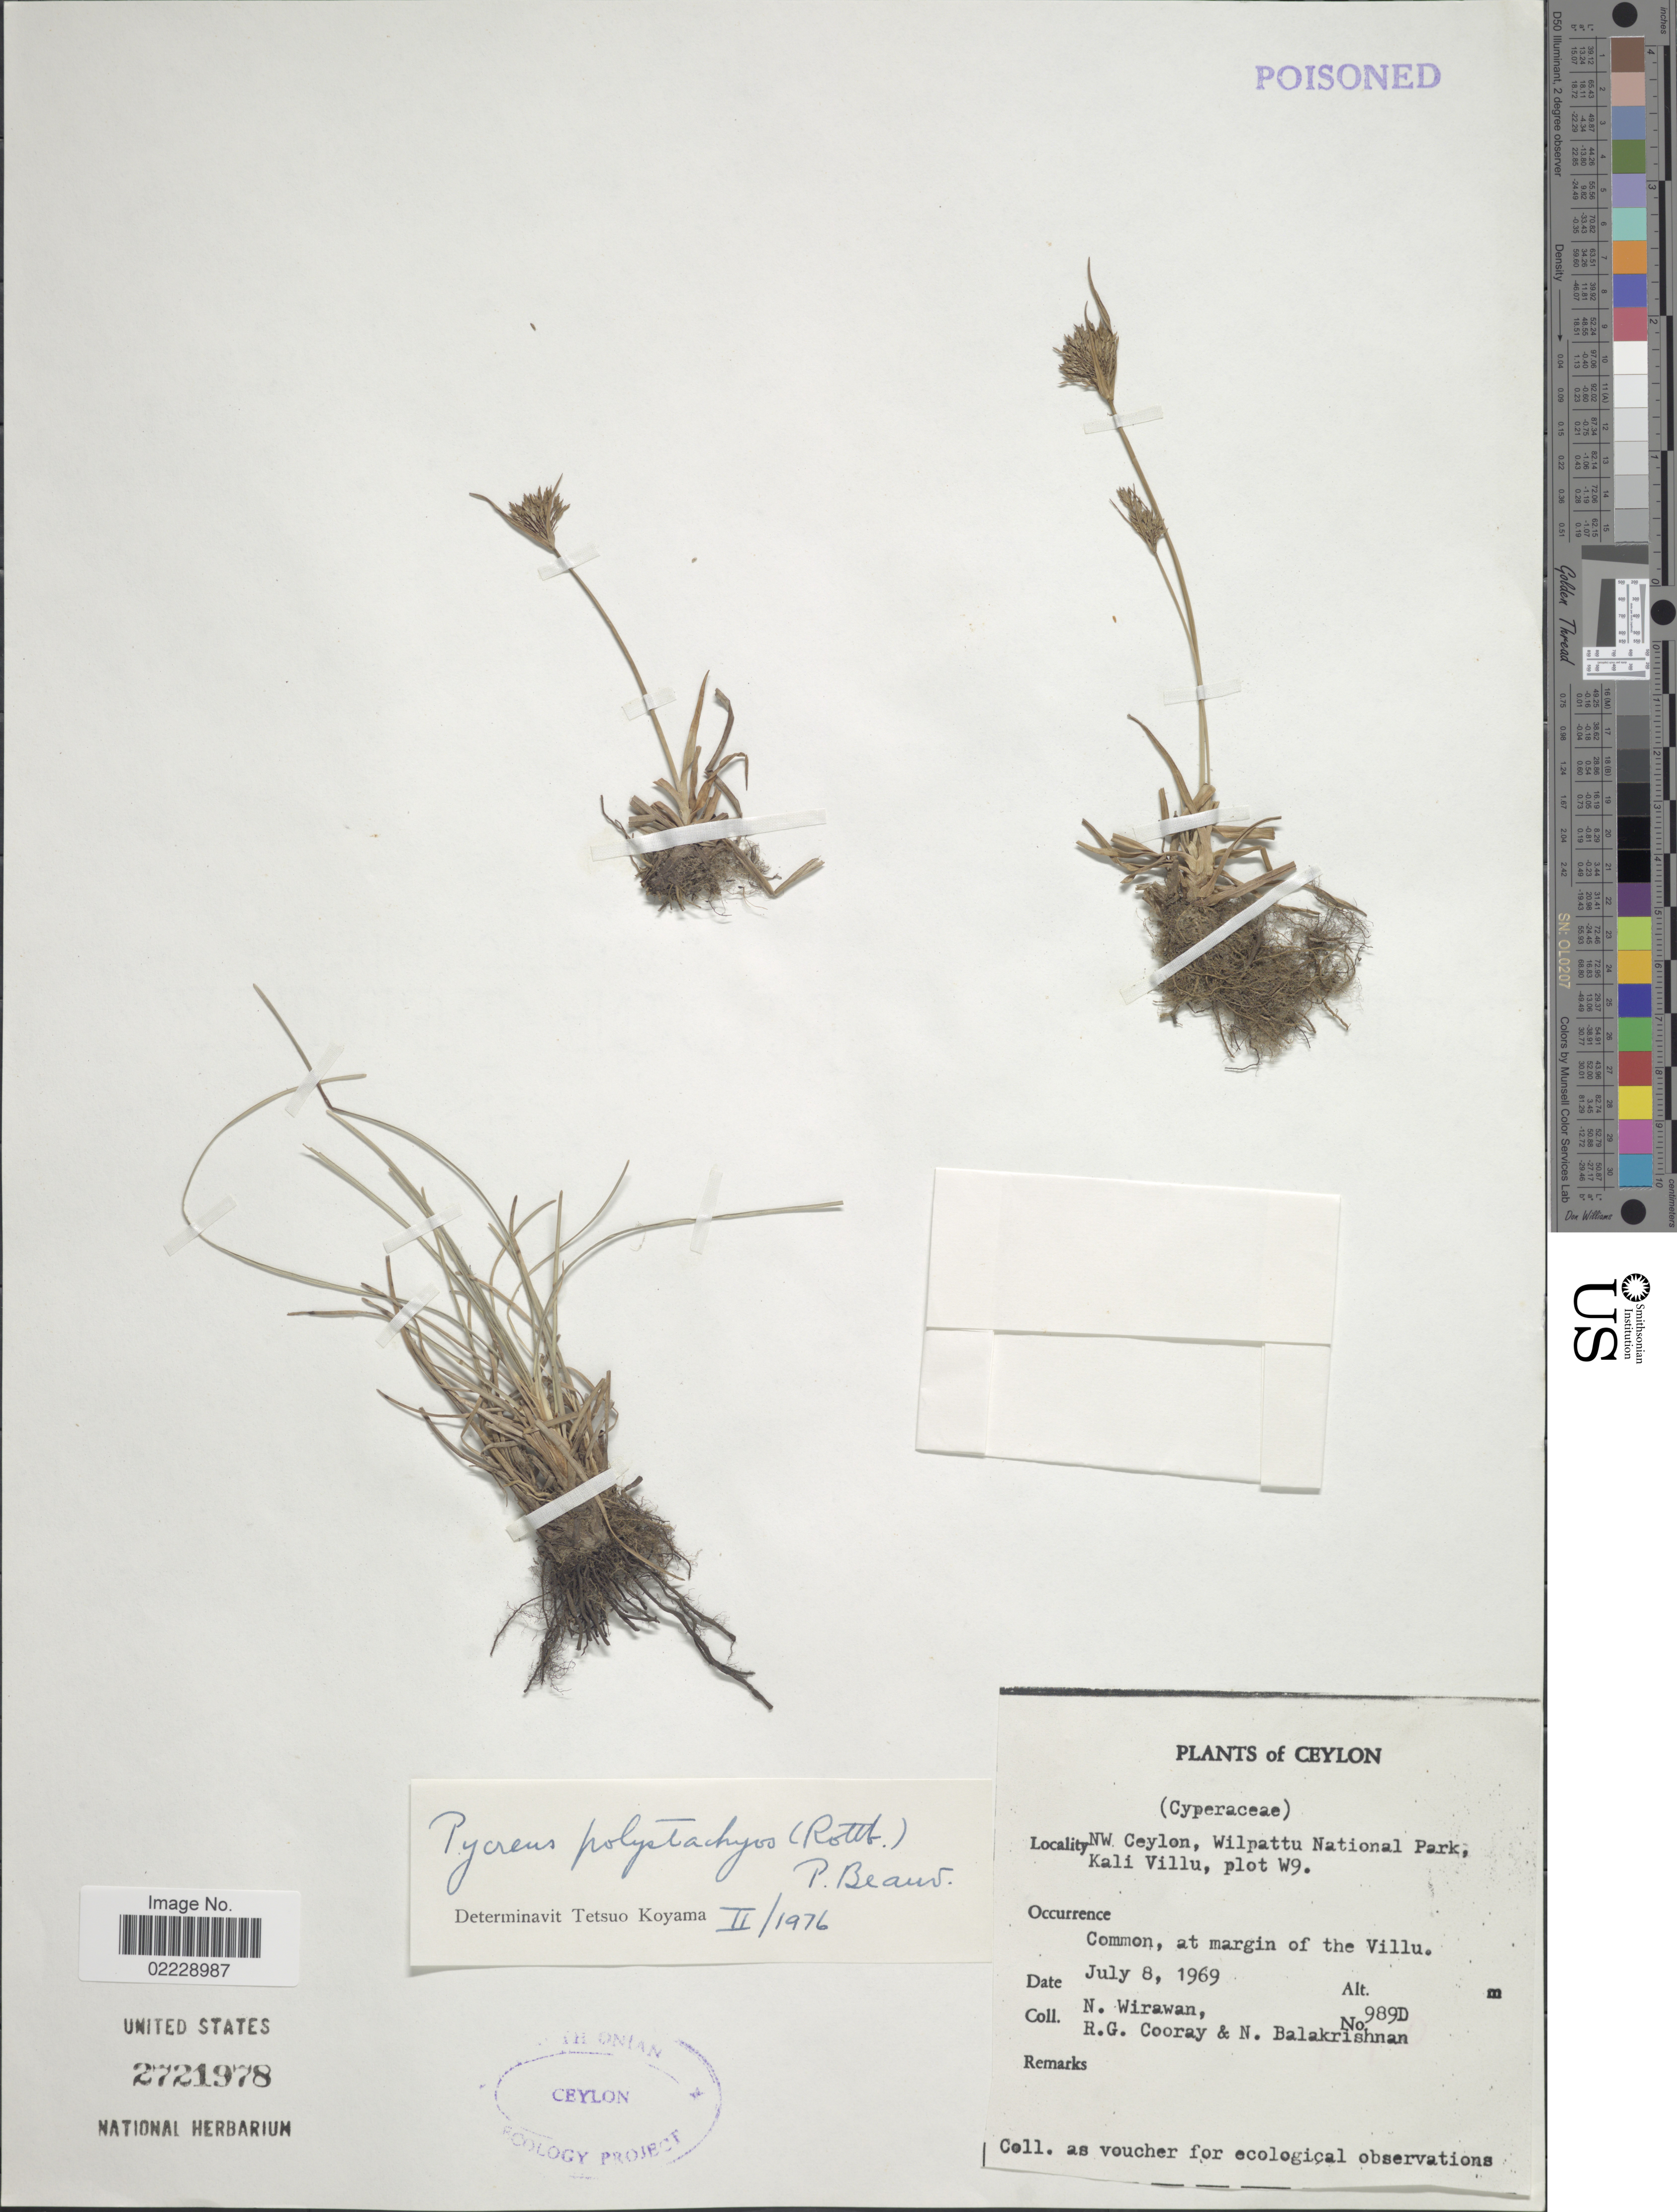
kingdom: Plantae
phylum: Tracheophyta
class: Liliopsida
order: Poales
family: Cyperaceae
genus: Cyperus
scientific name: Cyperus polystachyos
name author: Rottb.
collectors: N. Wirawan, R. Cooray & N. Balakrishnan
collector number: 989D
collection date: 1969-07-08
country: Sri Lanka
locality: Ceylon. NW Ceylon, Wilpattu National Park, Kali Villu, plot W9.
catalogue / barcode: US 2721978